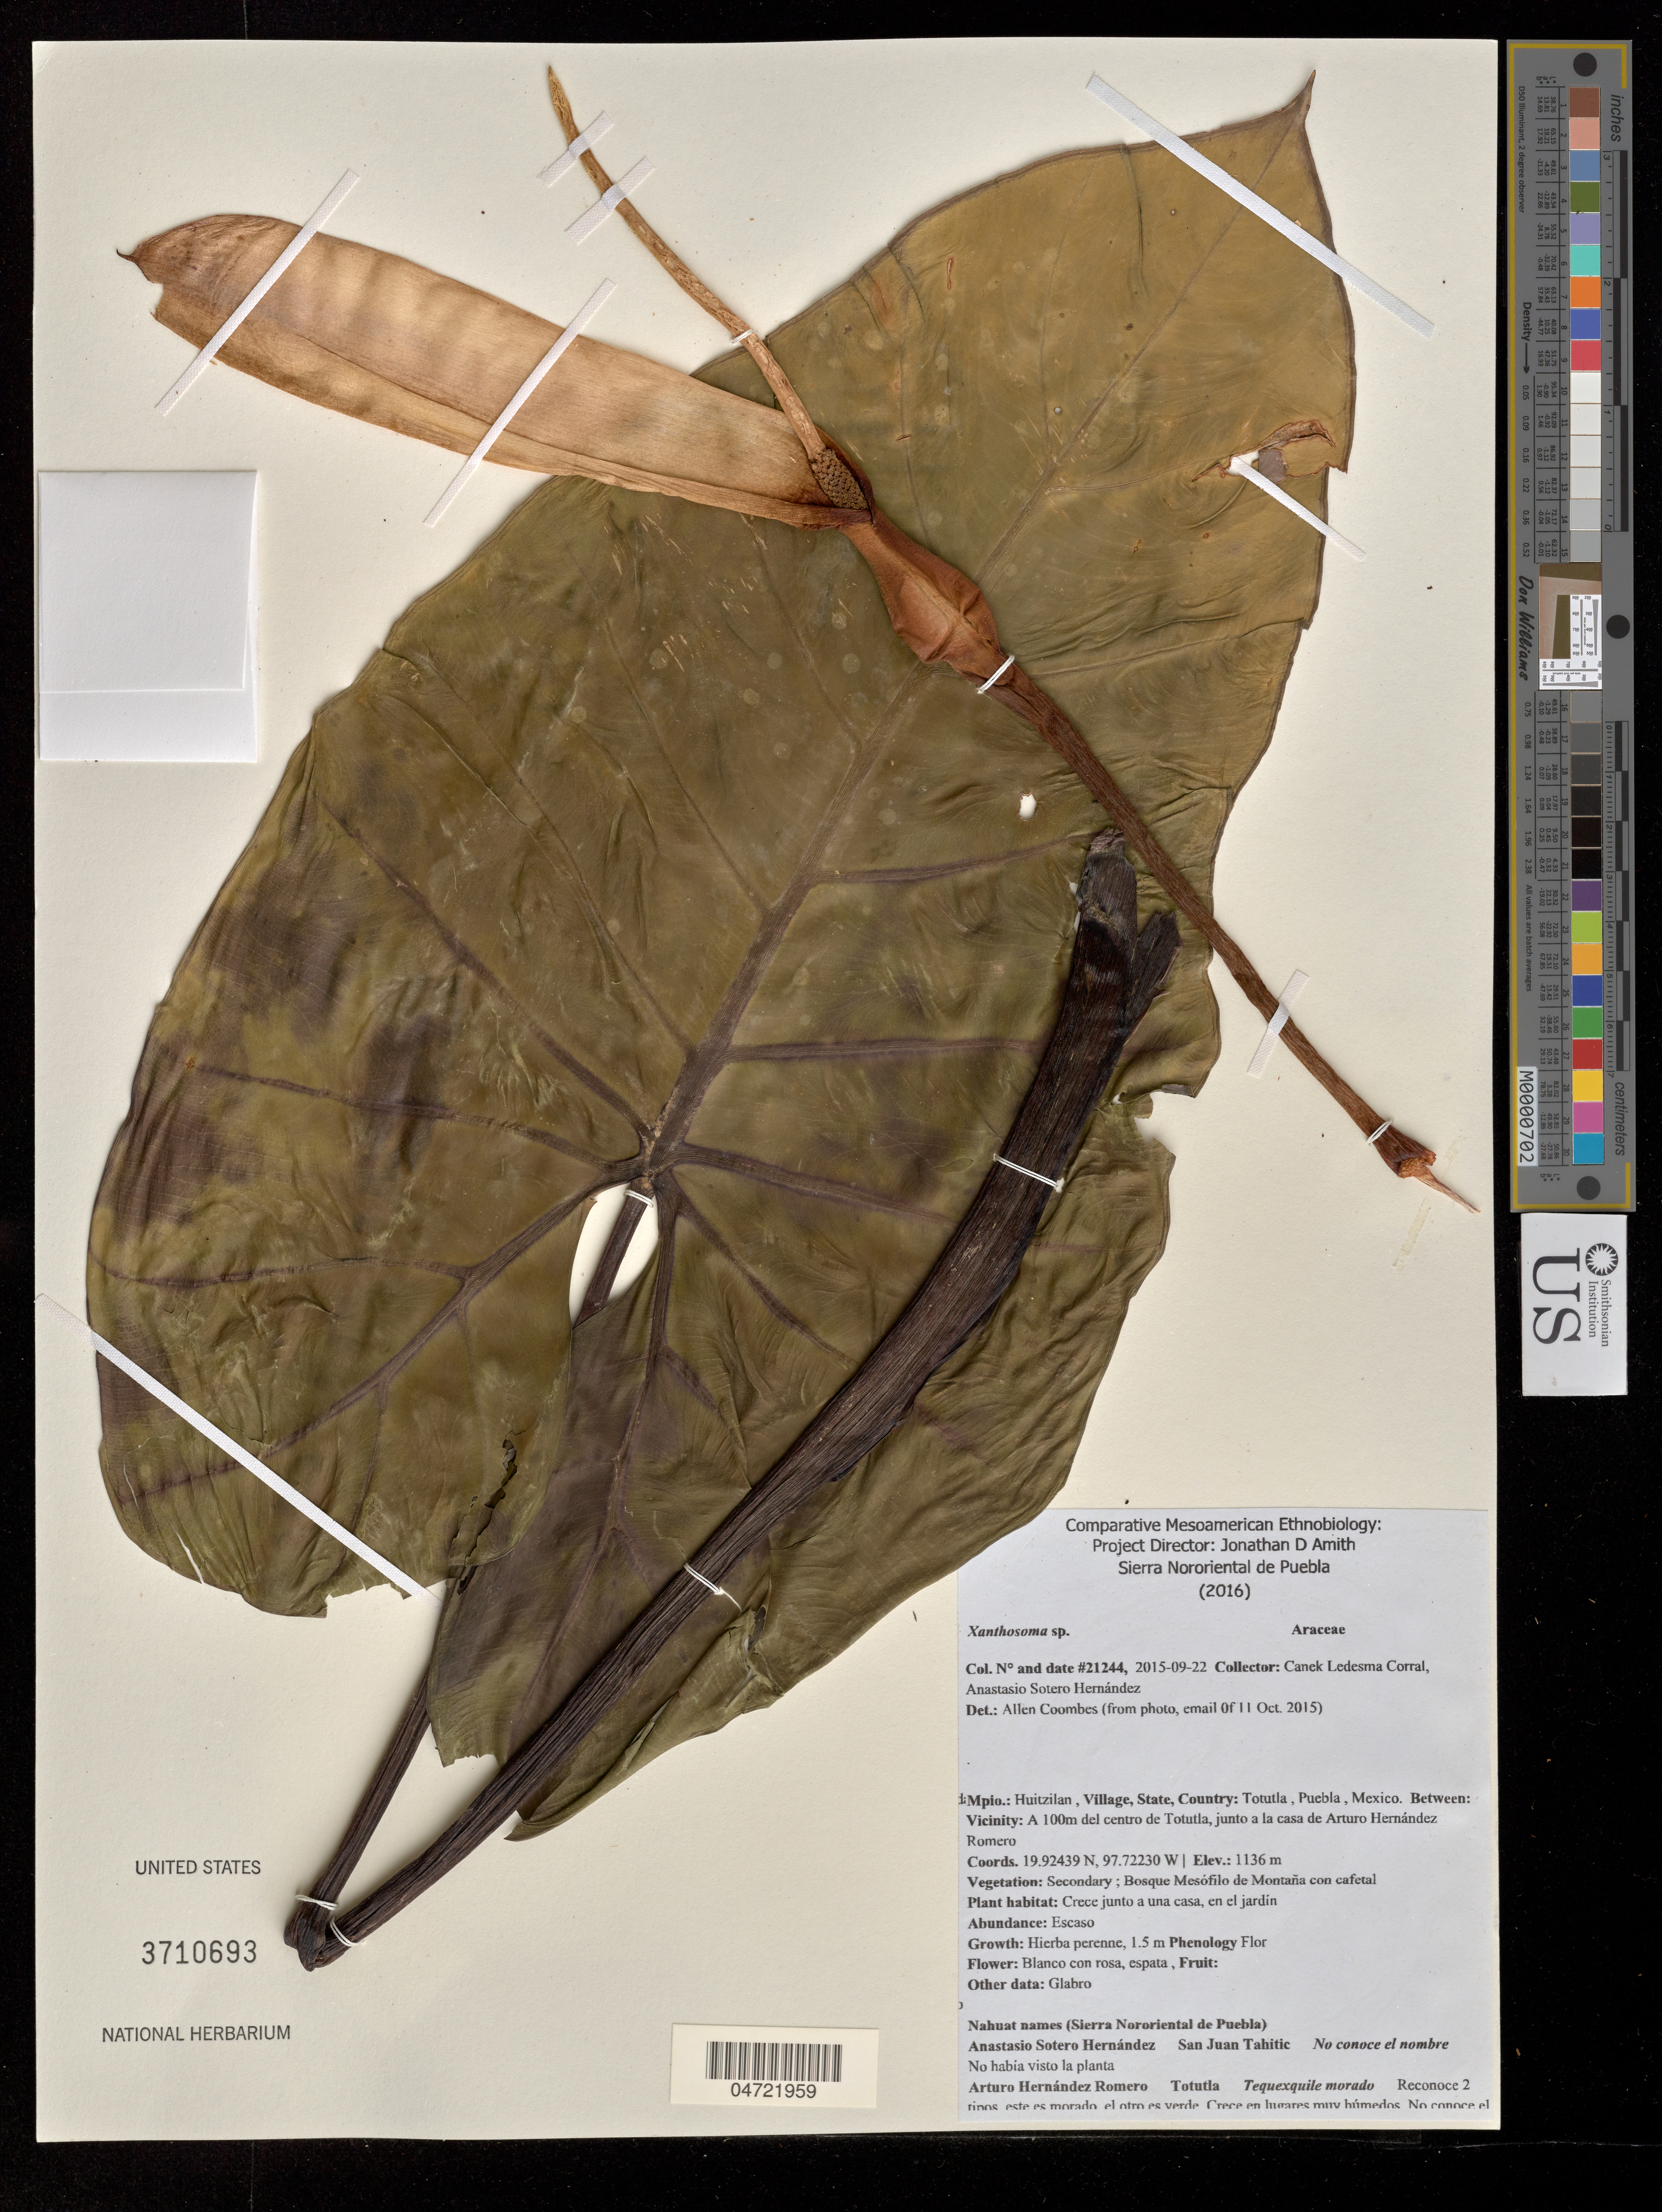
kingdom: Plantae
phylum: Tracheophyta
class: Liliopsida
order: Alismatales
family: Araceae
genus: Xanthosoma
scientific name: Xanthosoma sp.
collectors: Canek Ledesma C. & A. Sotero H.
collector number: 21244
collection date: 2015-09-22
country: Mexico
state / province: Puebla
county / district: Huitzilan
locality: A 100 m del centro de Totutla, junto a la casa de Arturo Hernandez.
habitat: Crece junto a una casa, en el jardin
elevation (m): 1136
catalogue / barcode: US 3710693